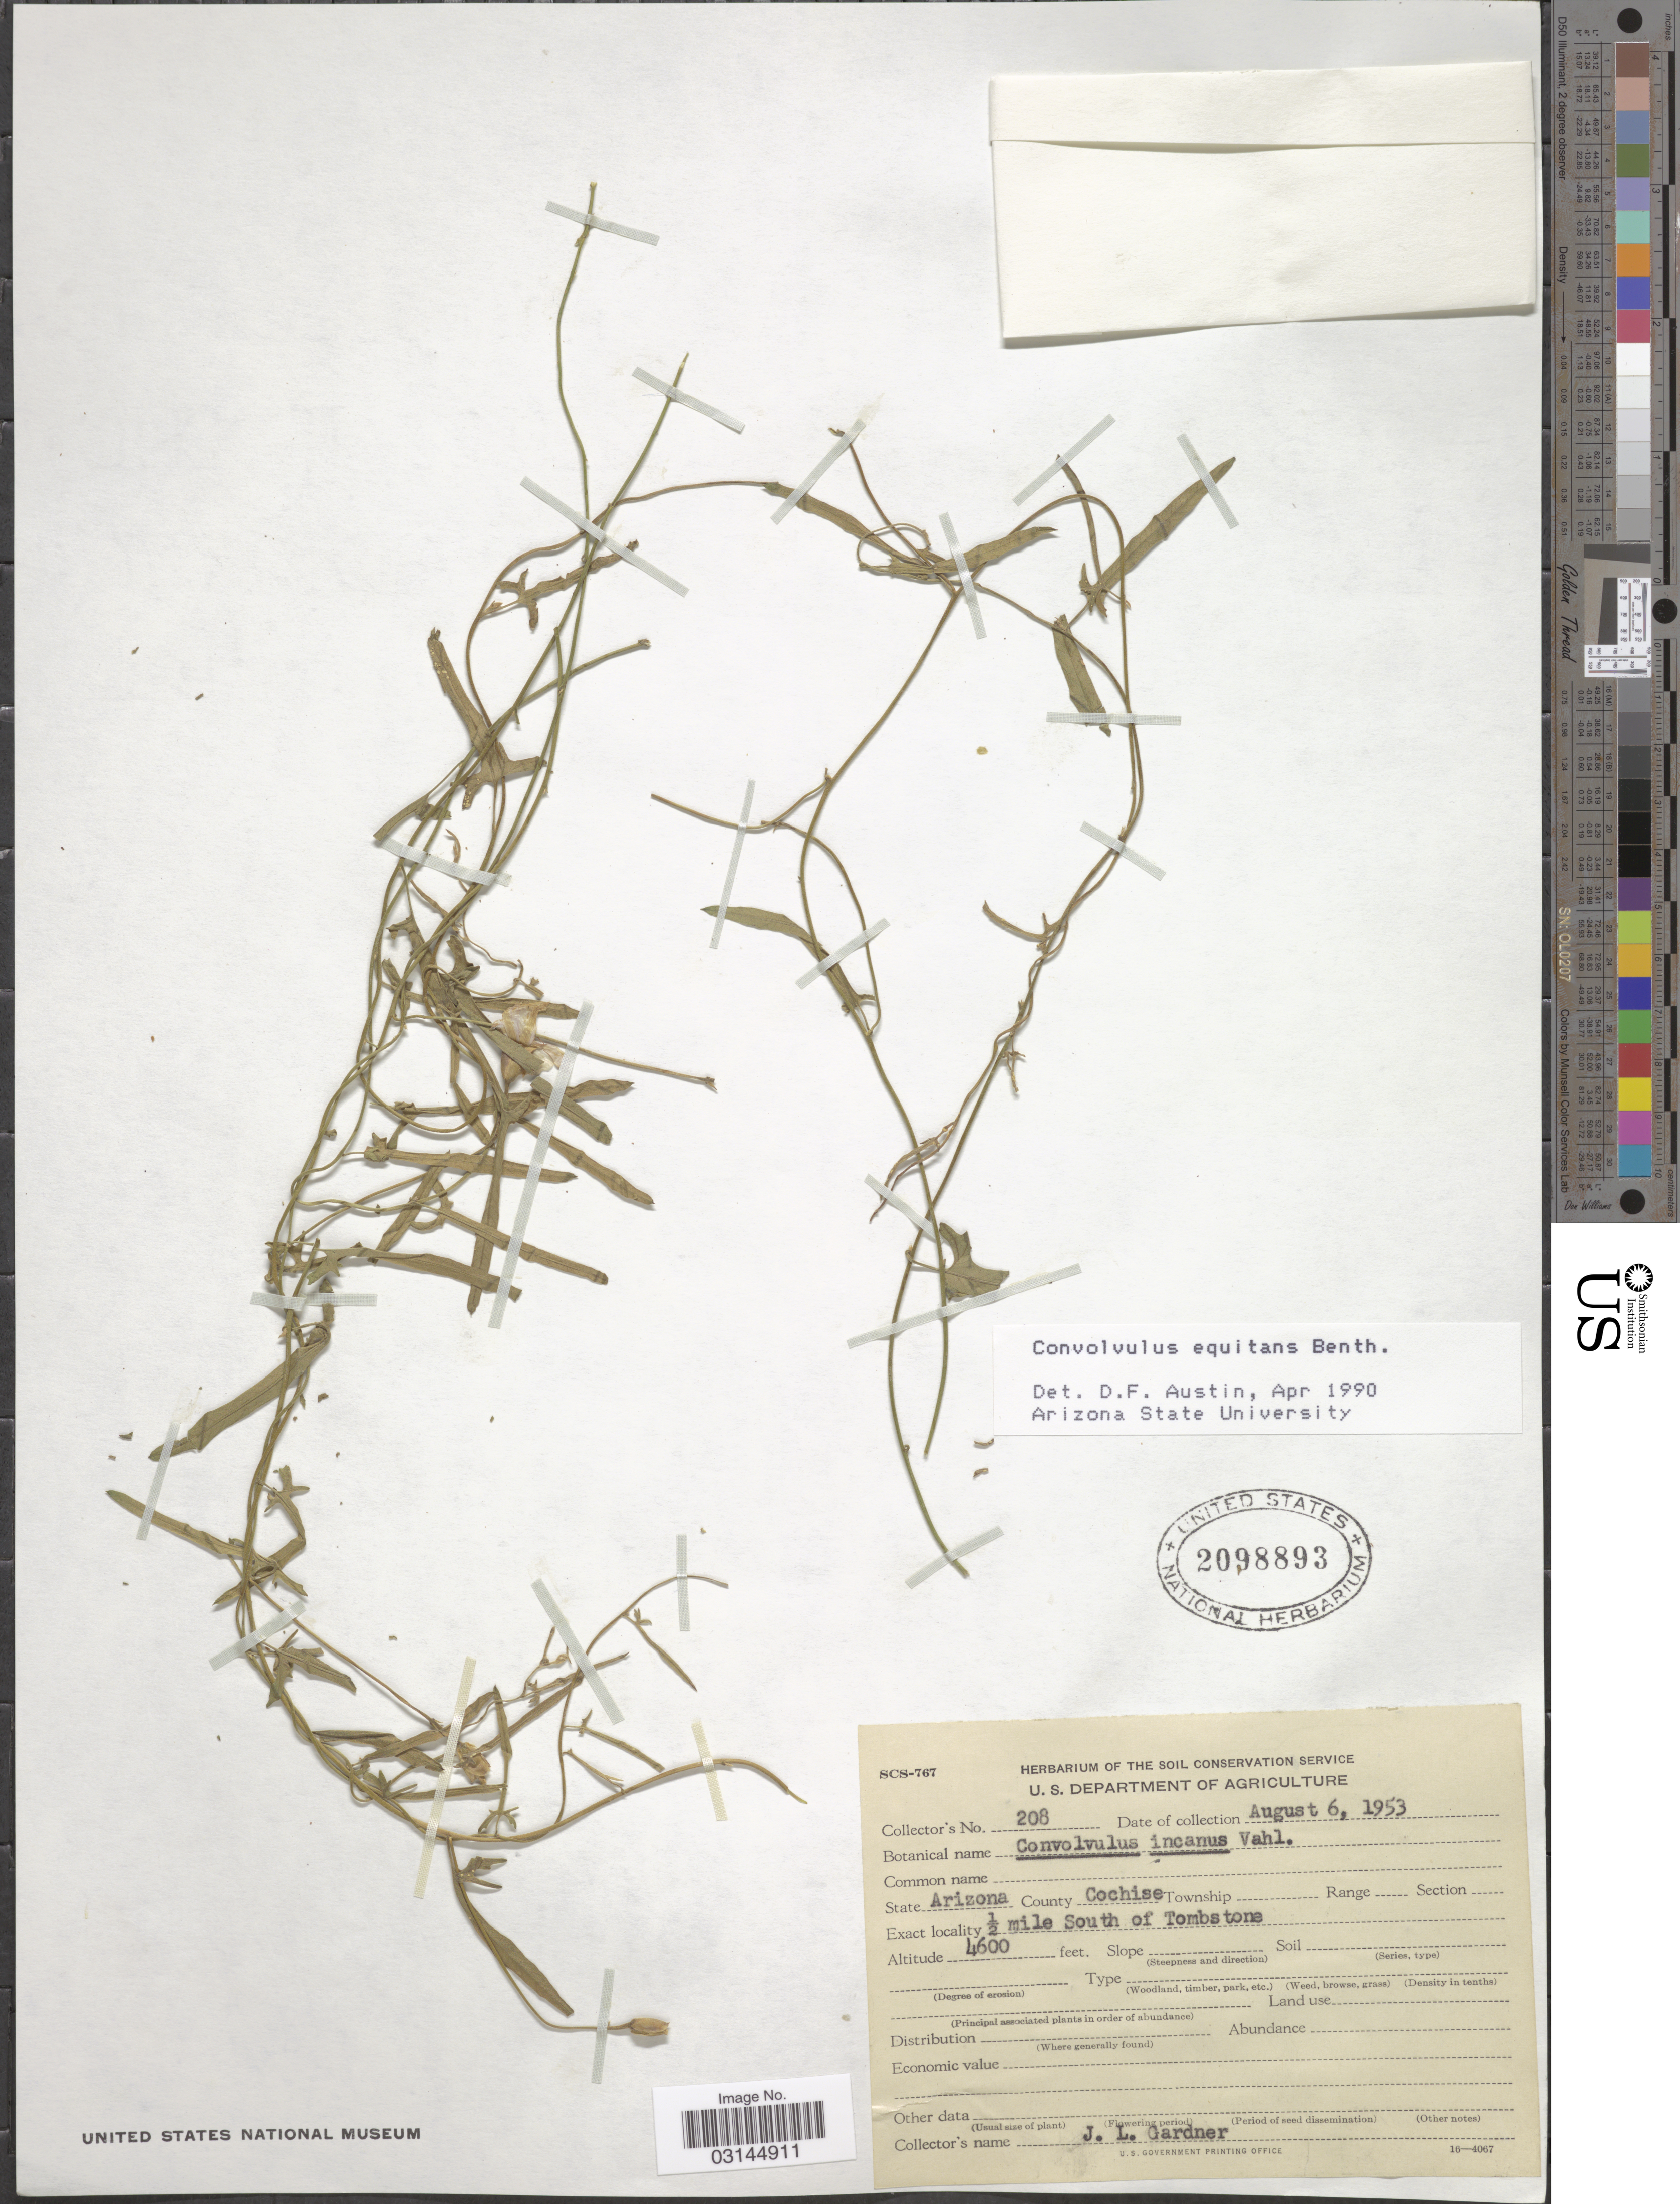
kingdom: Plantae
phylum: Tracheophyta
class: Magnoliopsida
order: Solanales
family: Convolvulaceae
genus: Convolvulus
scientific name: Convolvulus equitans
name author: Benth.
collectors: J. L. Gardner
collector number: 208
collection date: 1953-08-06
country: United States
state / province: Arizona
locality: County Cochise, ½ mile South of Tombstone.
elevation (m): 1402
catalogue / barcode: US 2098893